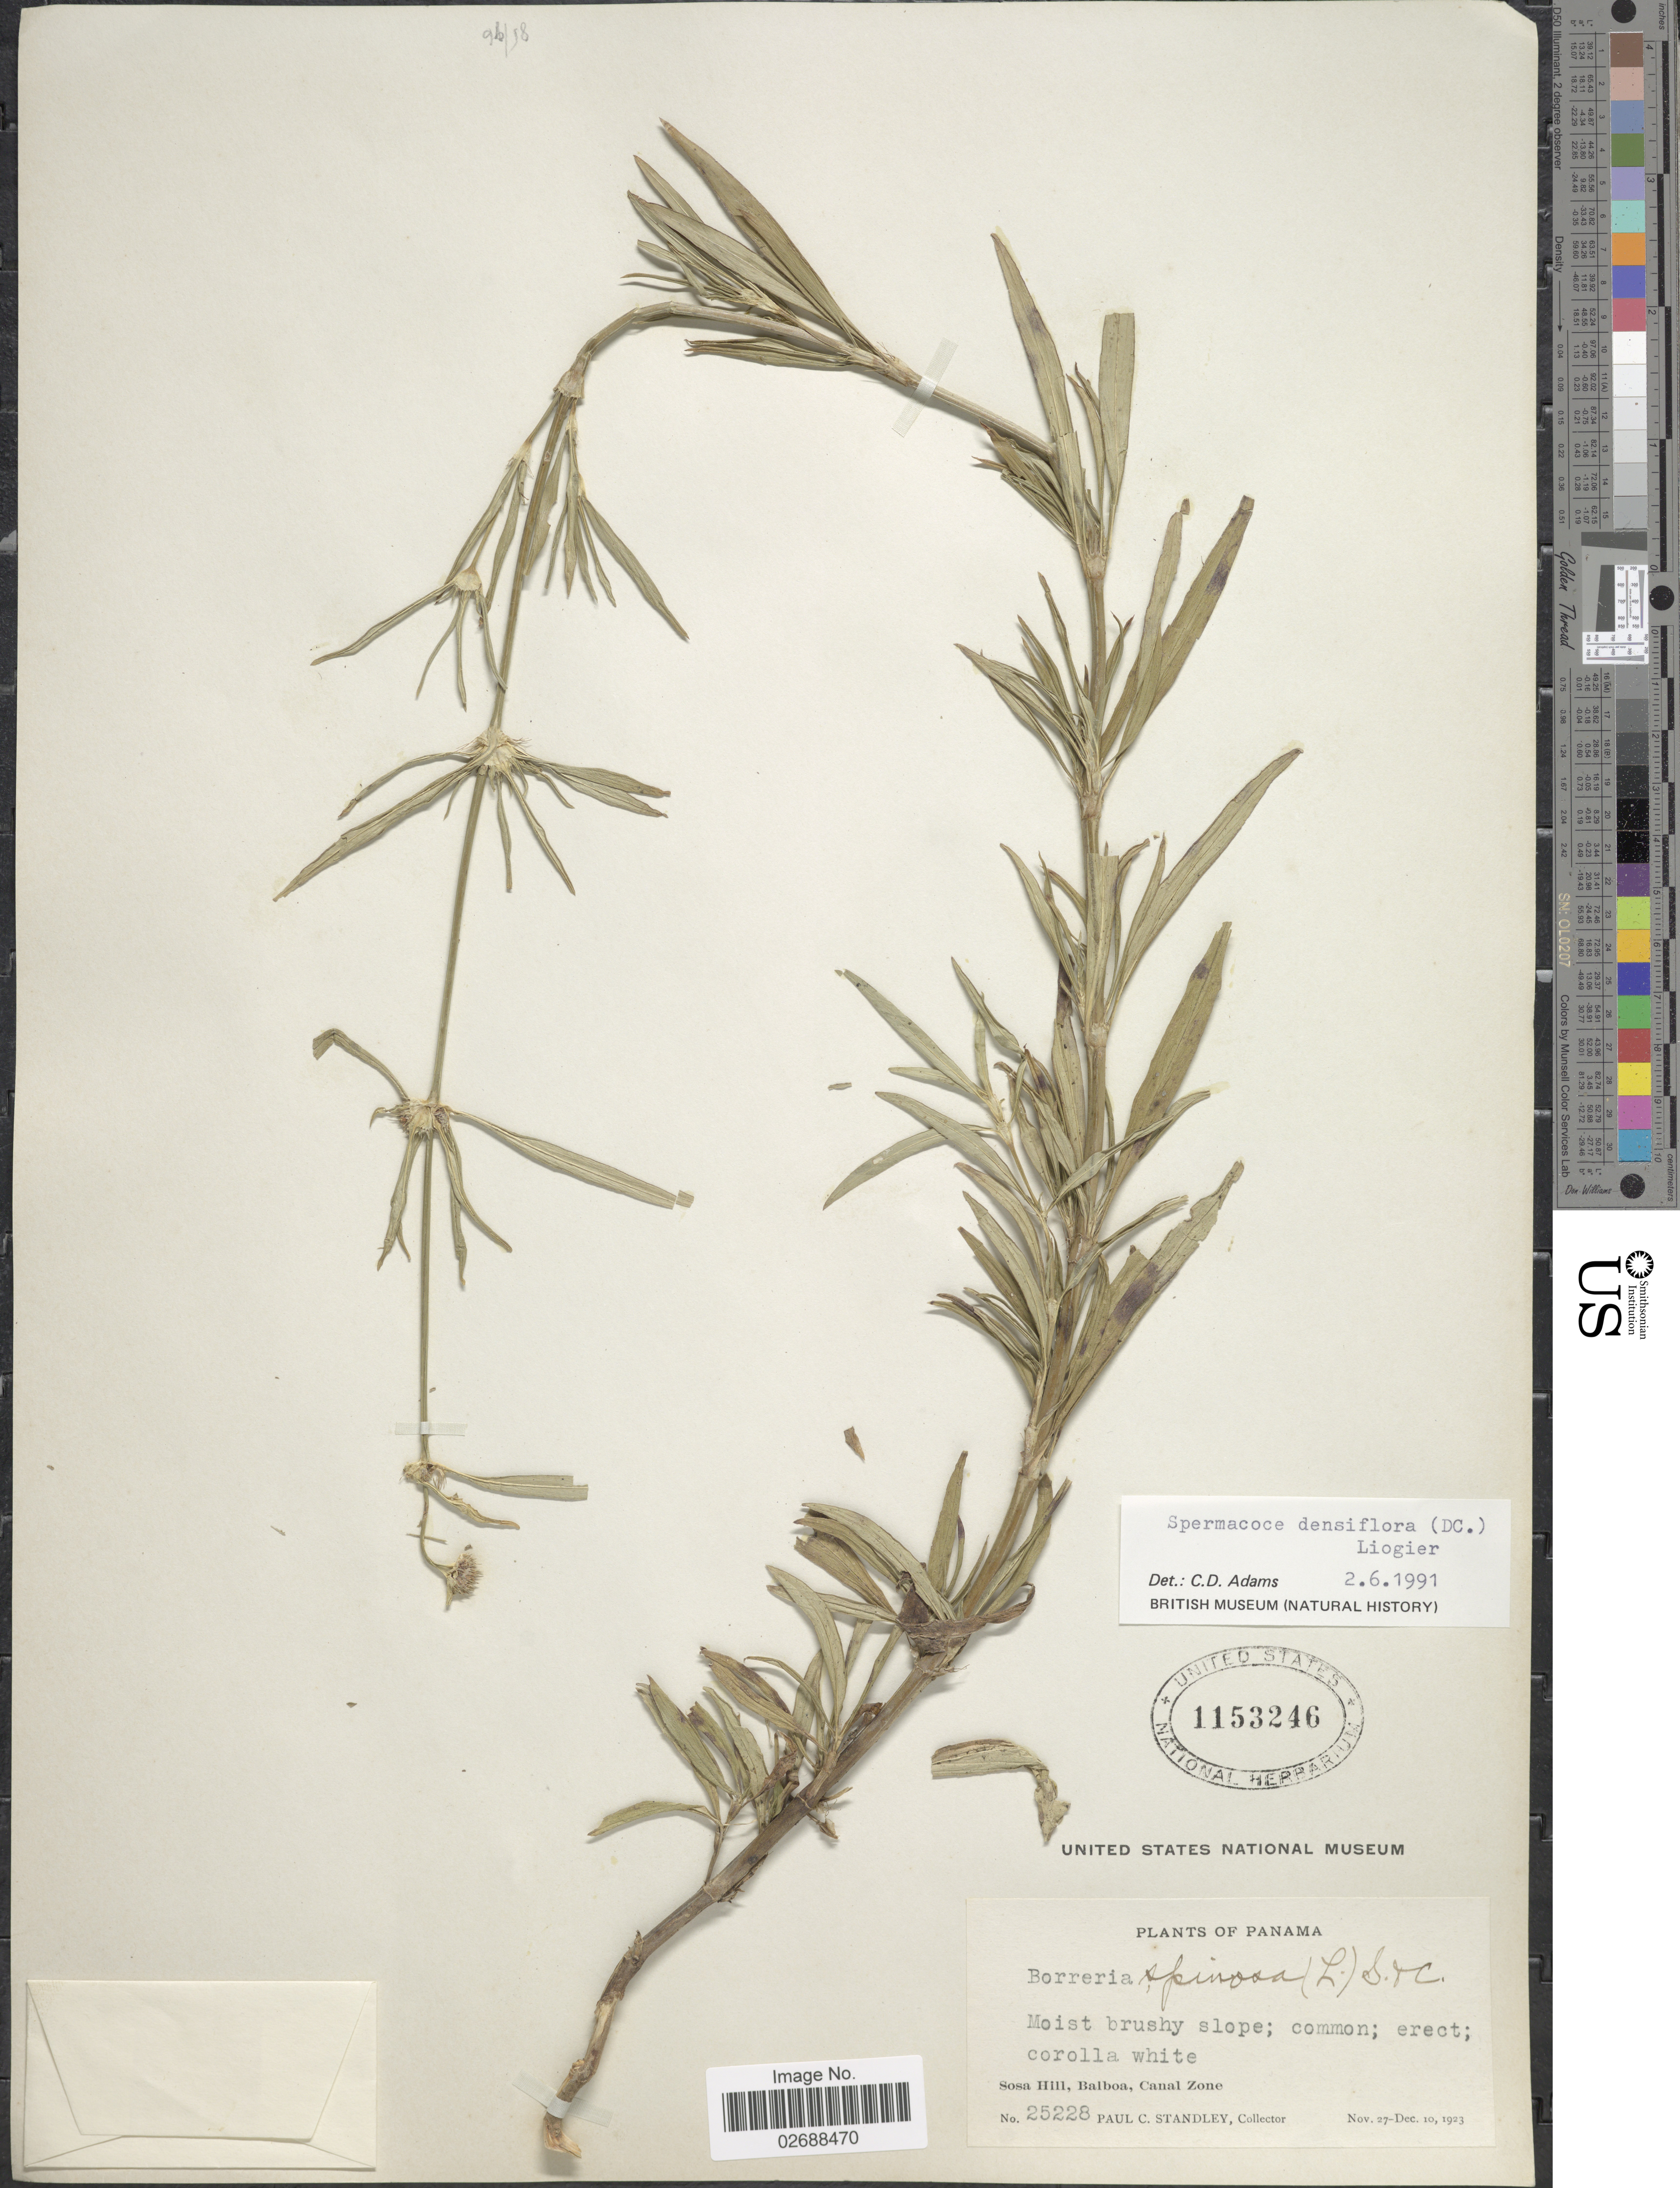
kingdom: Plantae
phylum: Tracheophyta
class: Magnoliopsida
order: Gentianales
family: Rubiaceae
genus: Spermacoce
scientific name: Spermacoce densiflora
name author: (DC.) Alain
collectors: P. C. Standley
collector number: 25228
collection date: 1923-11-27/1923-12-10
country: Panama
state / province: Colón / Panamá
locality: Sosa Hill, Balboa, Canal Zone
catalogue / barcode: US 1153246